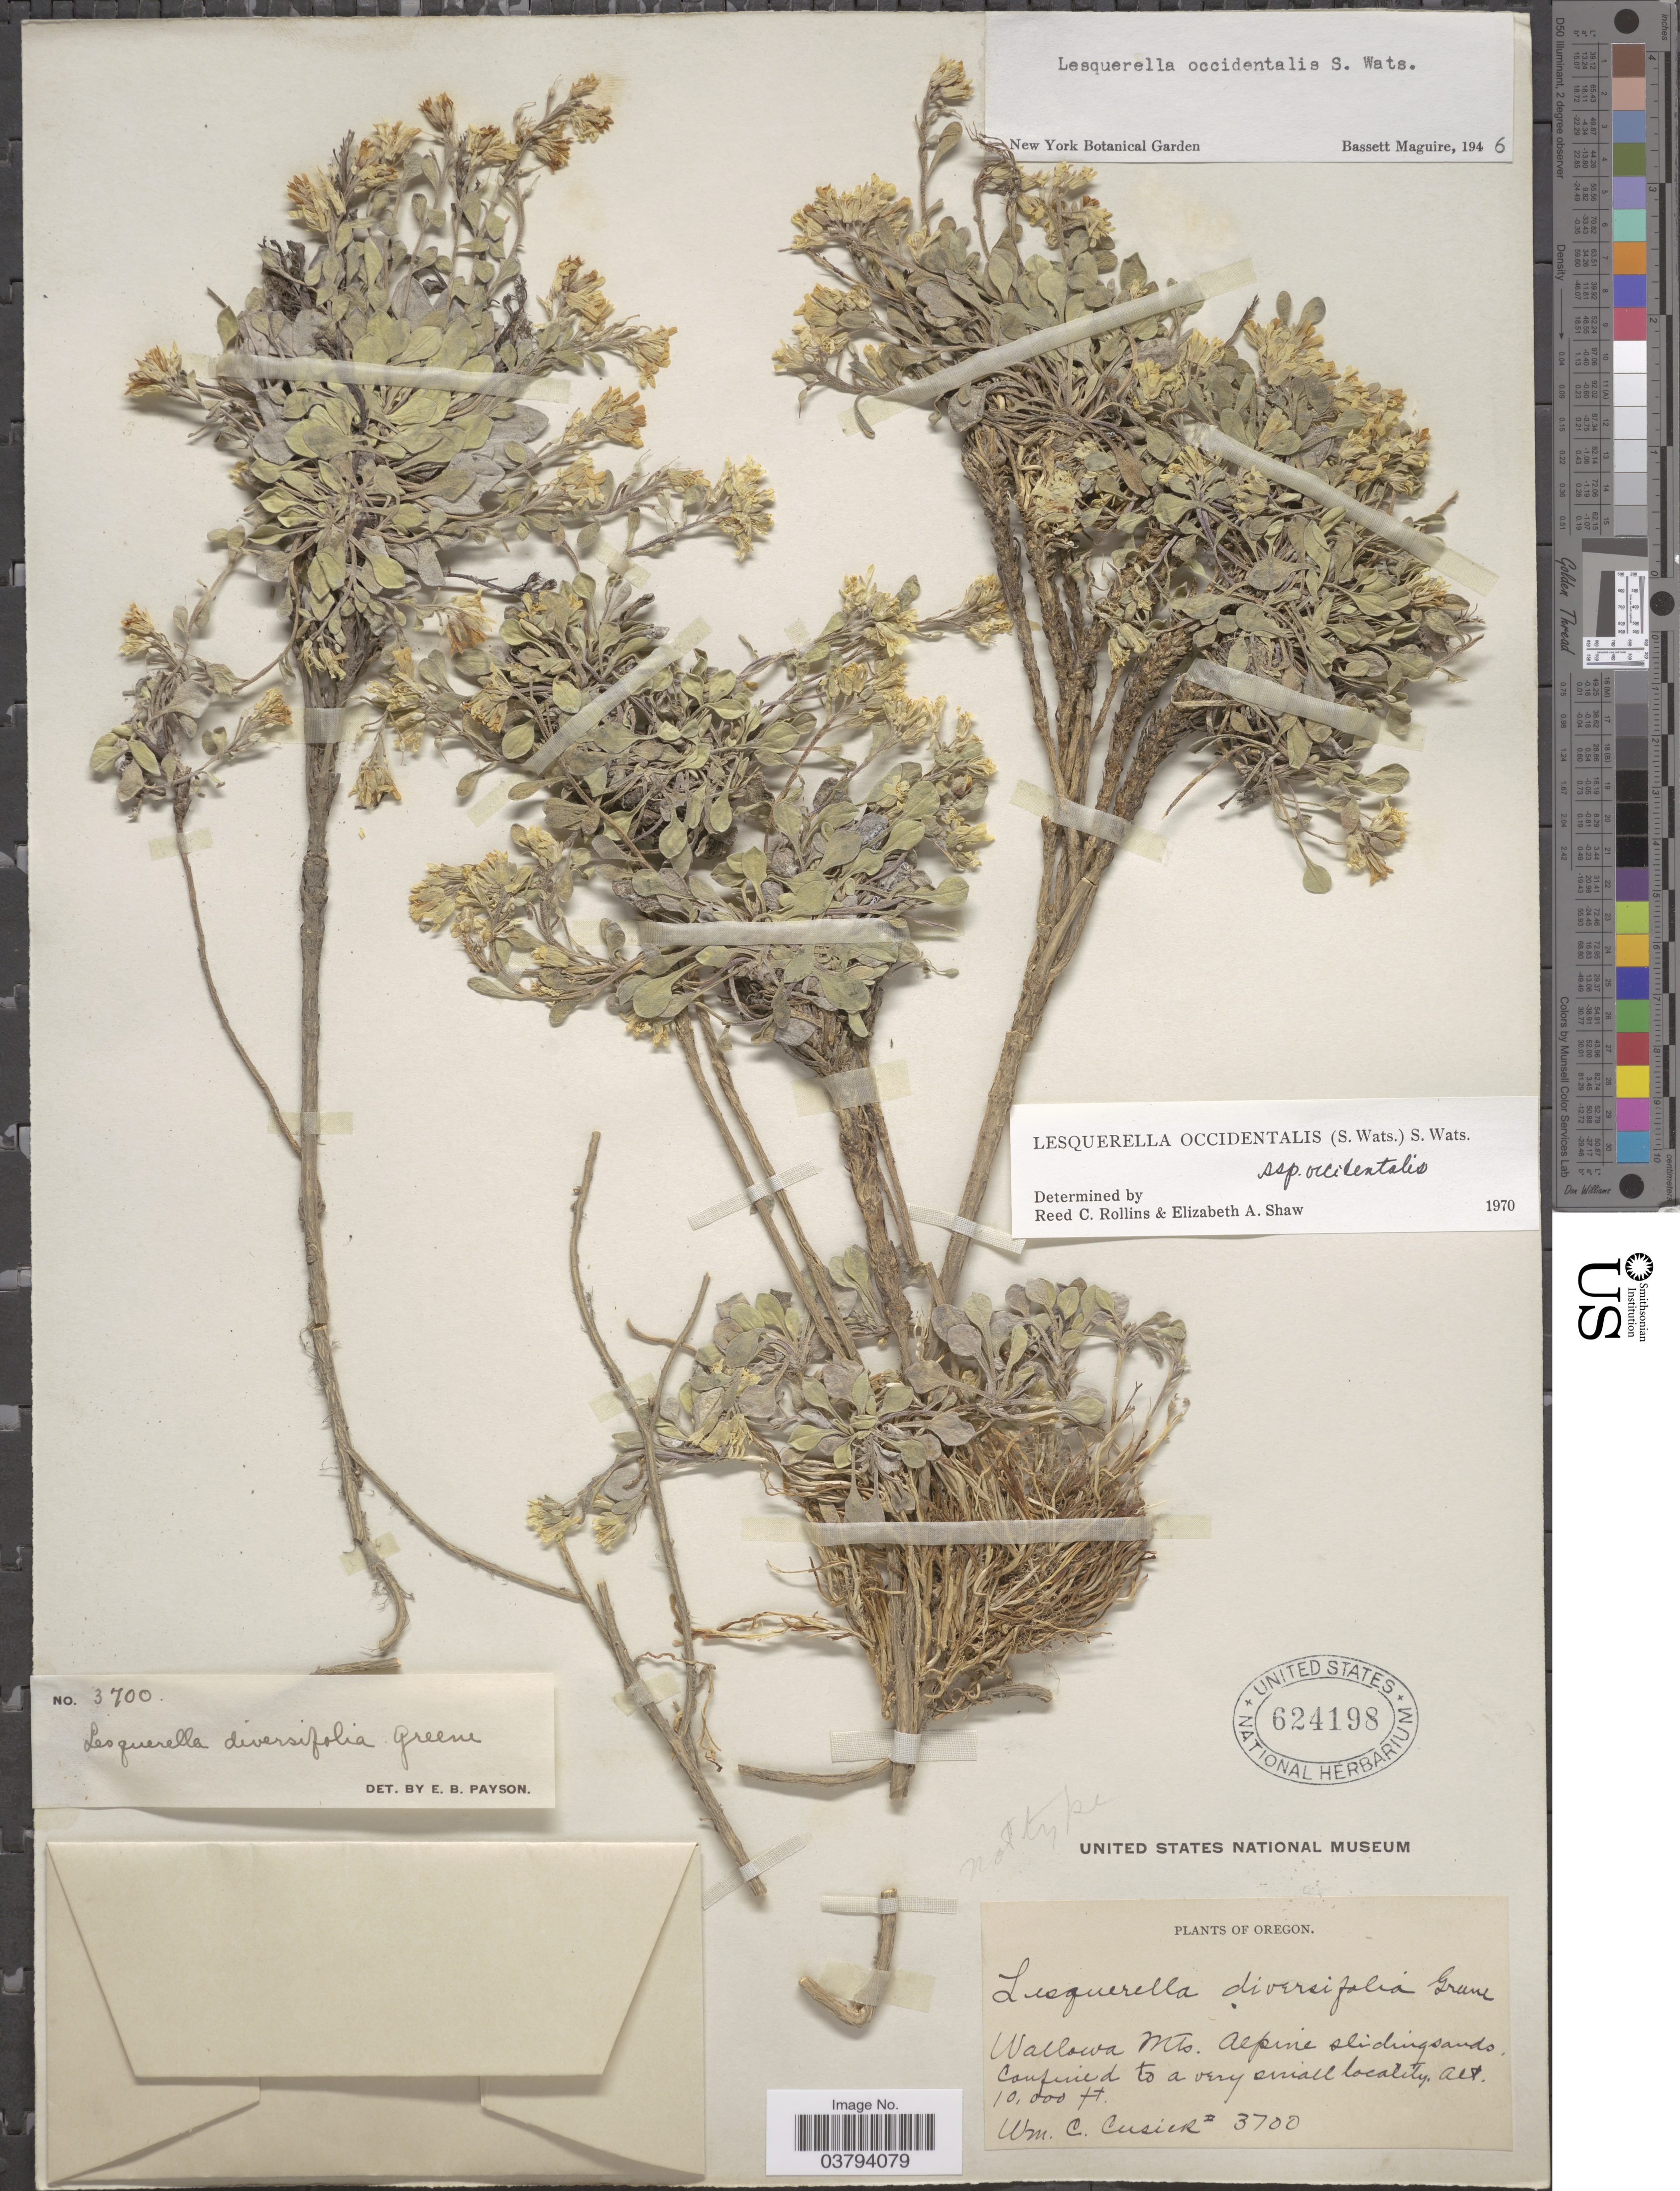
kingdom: Plantae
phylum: Tracheophyta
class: Magnoliopsida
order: Brassicales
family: Brassicaceae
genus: Lesquerella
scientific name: Lesquerella occidentalis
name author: S. Watson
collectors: W. C. Cusick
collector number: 3700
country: United States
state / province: Oregon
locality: Wallowa Mts.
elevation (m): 3048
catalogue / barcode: US 624198